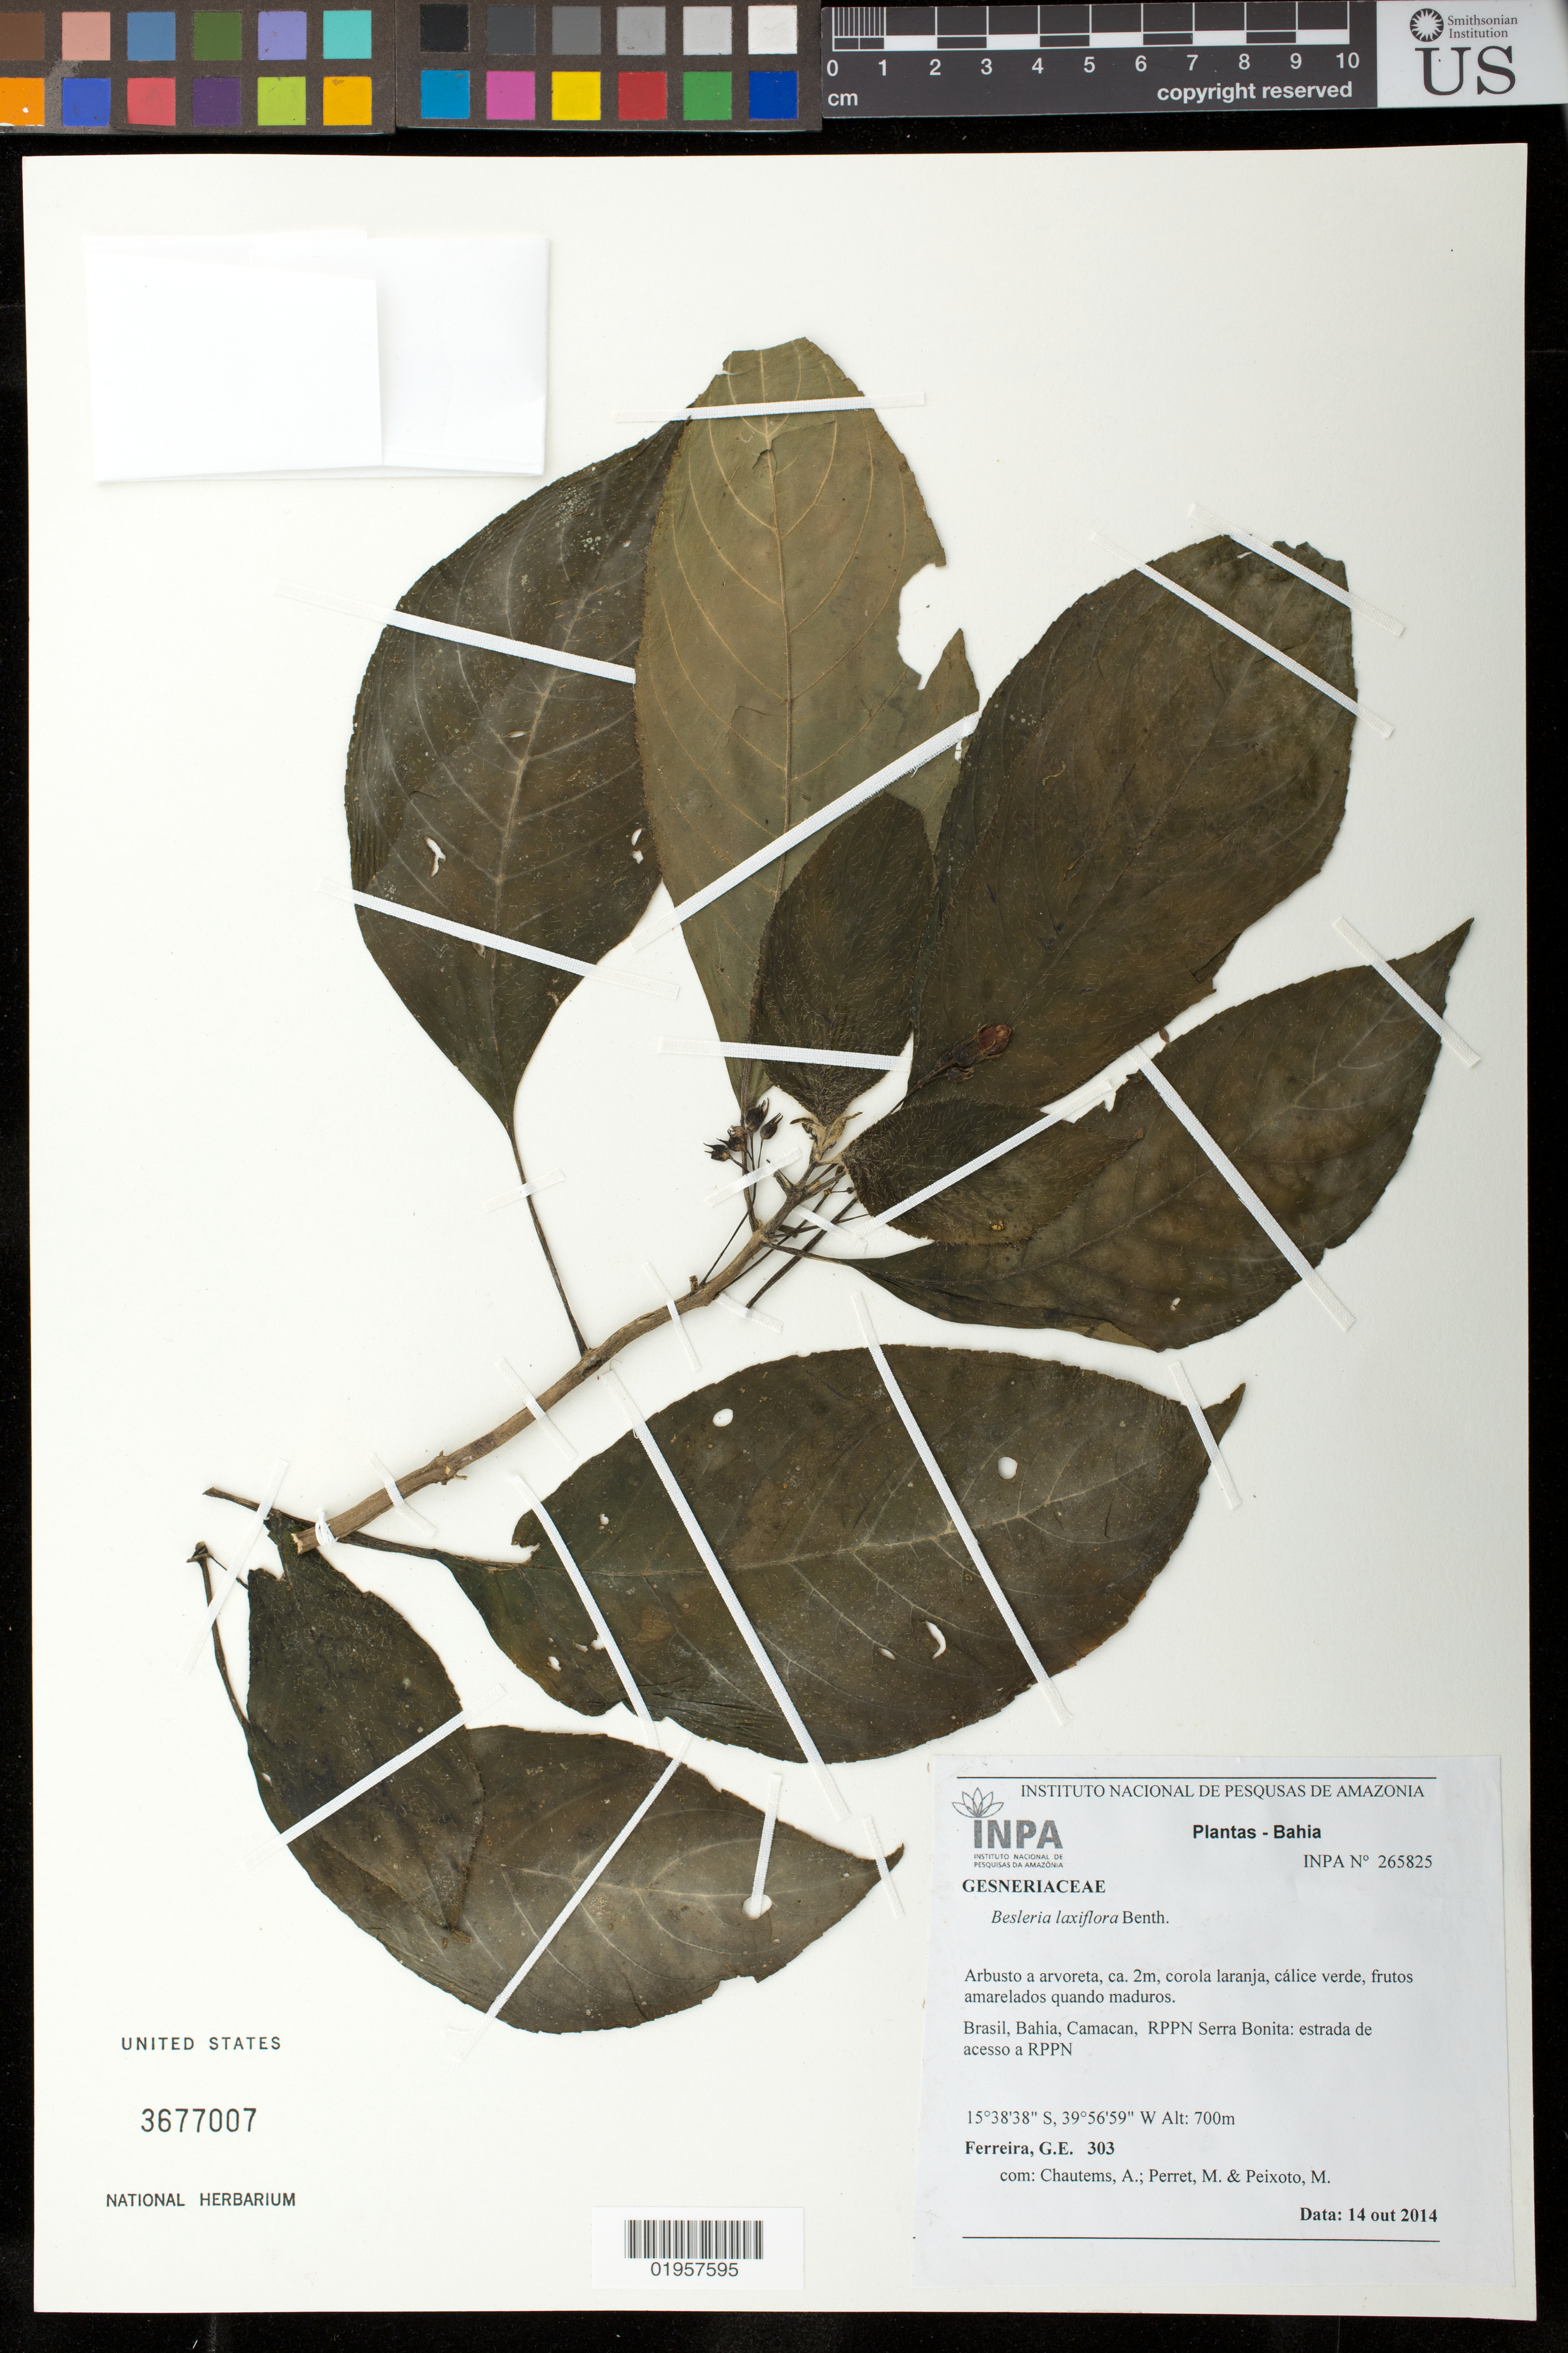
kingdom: Plantae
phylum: Tracheophyta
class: Magnoliopsida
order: Lamiales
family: Gesneriaceae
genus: Besleria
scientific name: Besleria laxiflora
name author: Benth.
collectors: G. Ferreira, A. P. Chautems, M. Perret & M. F. Peixoto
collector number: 303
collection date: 2014-10-14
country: Brazil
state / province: Bahia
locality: Camacan, RPPN Serra Bonita: estrada de acesso a RPPN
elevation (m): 700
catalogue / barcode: US 3677007